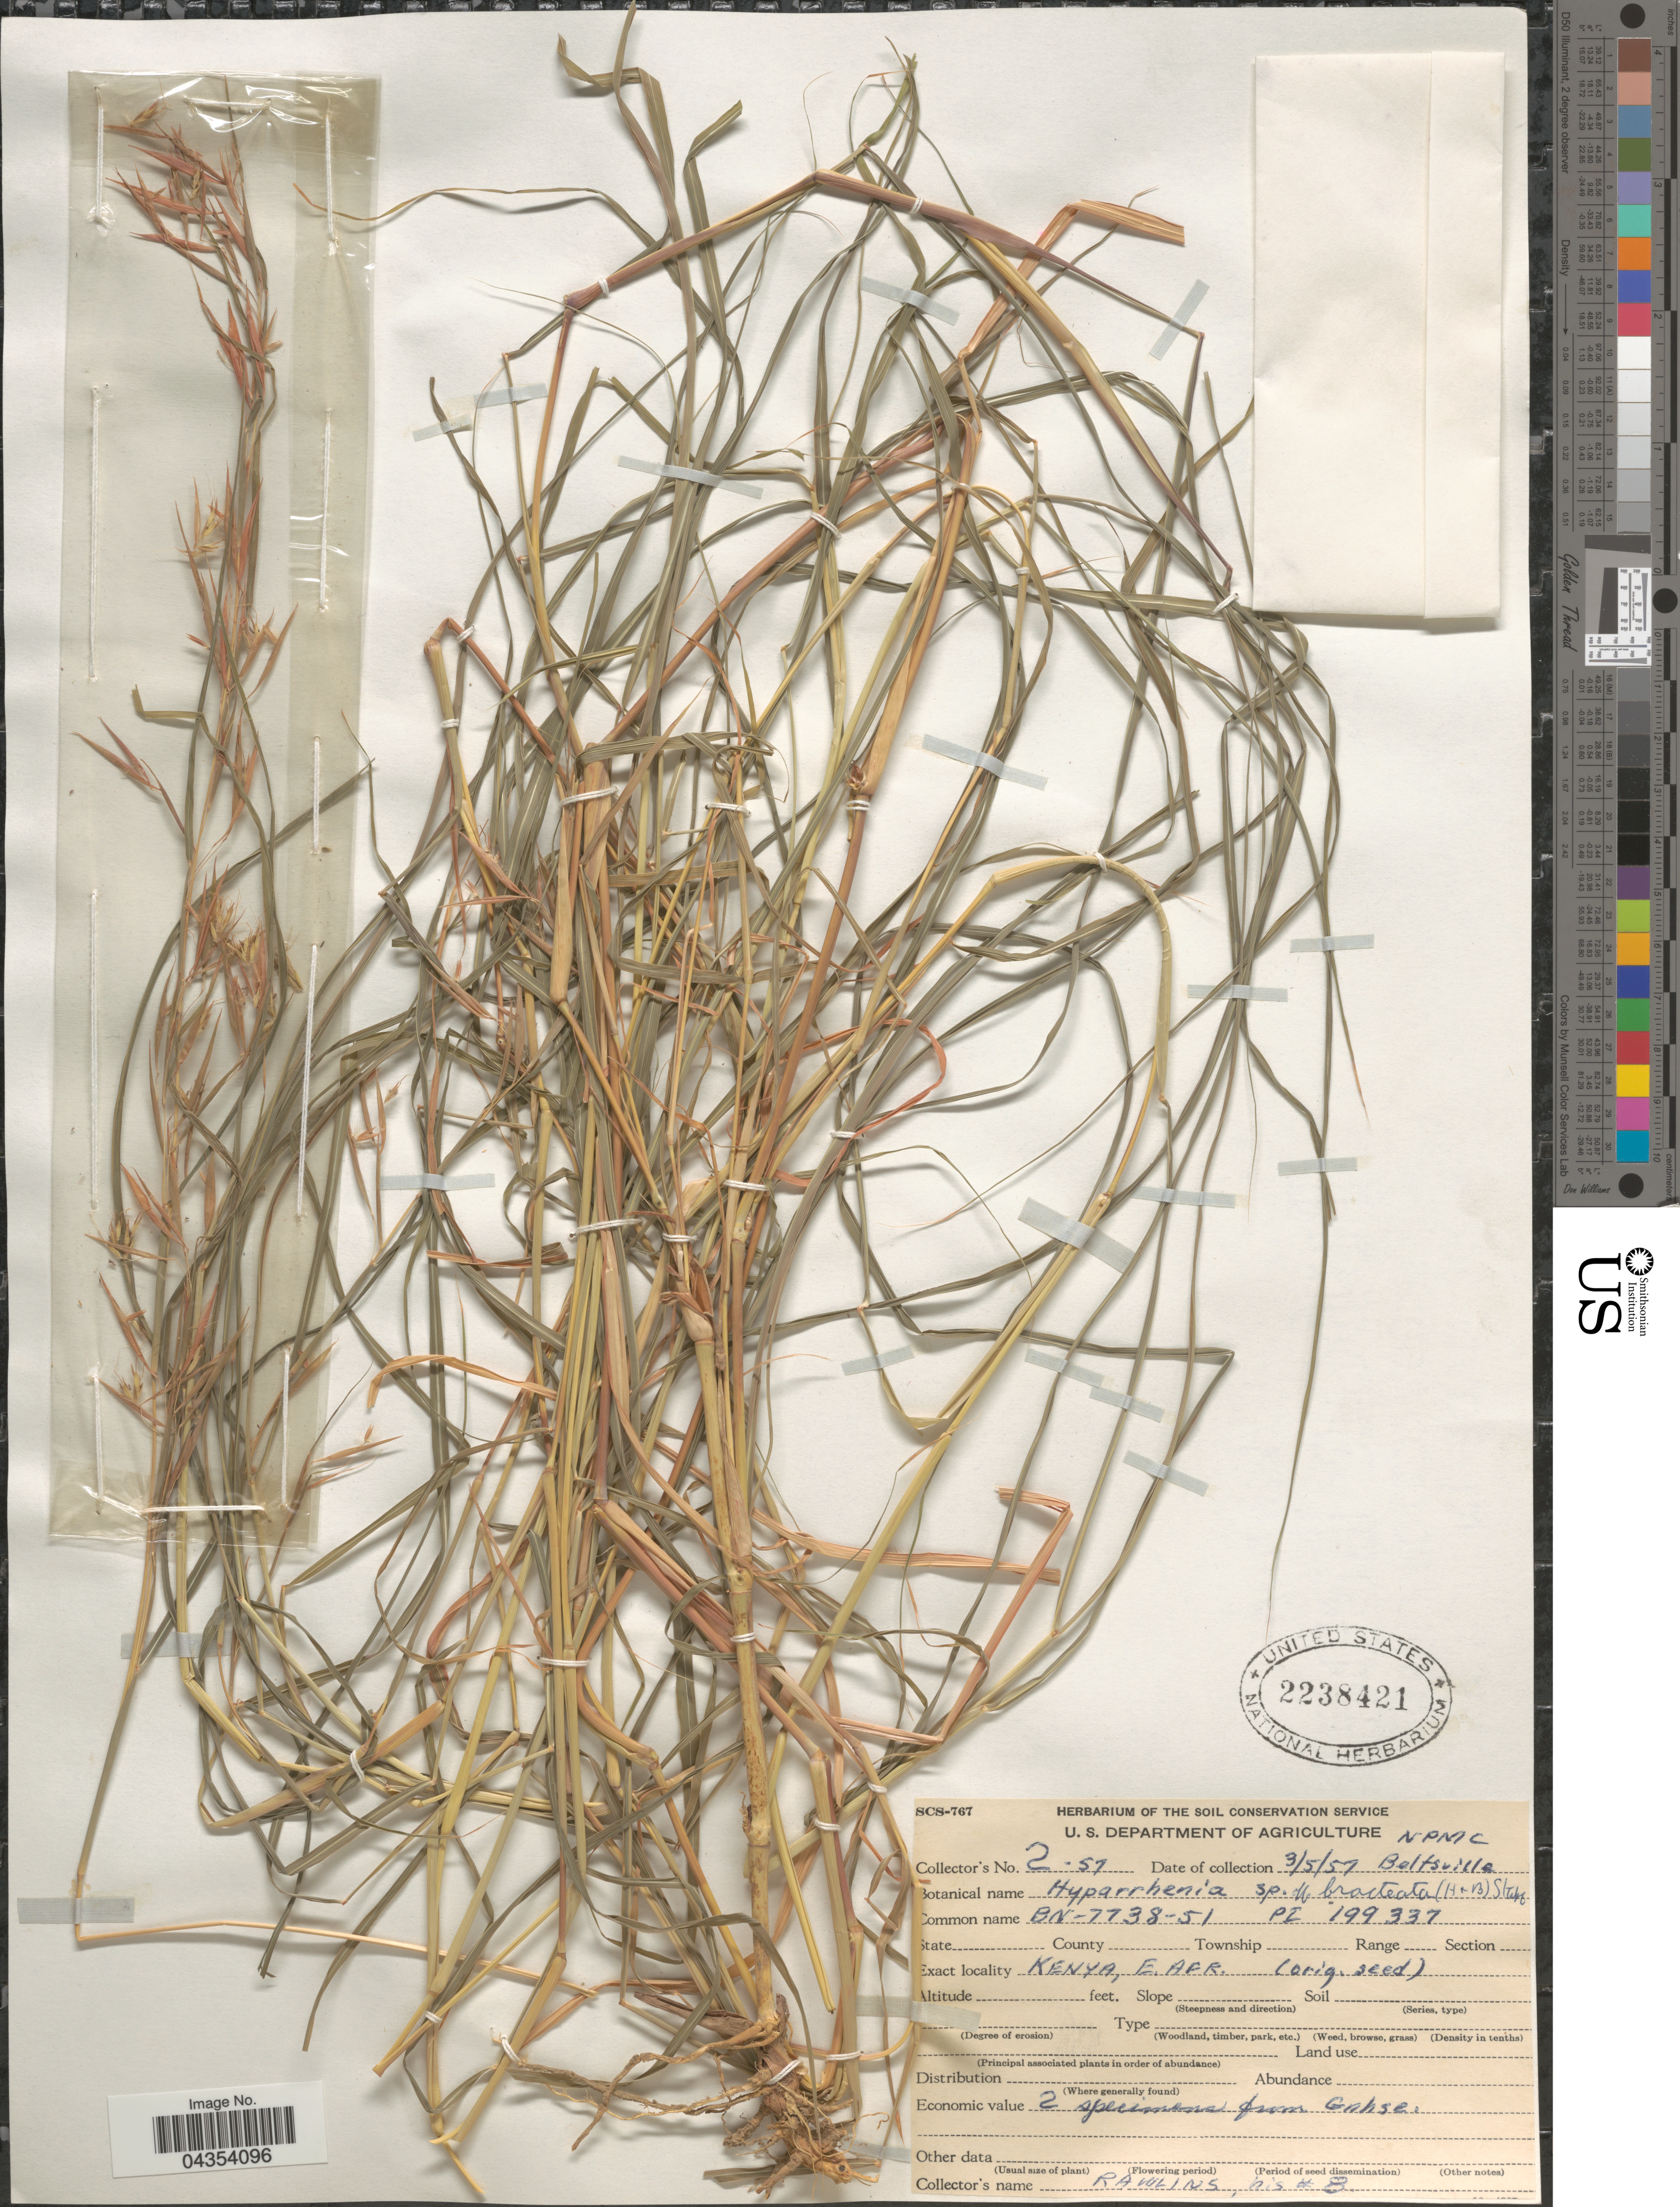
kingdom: Plantae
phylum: Tracheophyta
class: Liliopsida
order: Poales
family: Poaceae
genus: Hyparrhenia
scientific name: Hyparrhenia sp.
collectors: -. Rawlins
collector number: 2-57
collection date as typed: Transcribed d/m/y: 3/5/57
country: United States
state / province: Maryland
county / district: Prince George's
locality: Beltsville.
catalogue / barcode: US 2238421